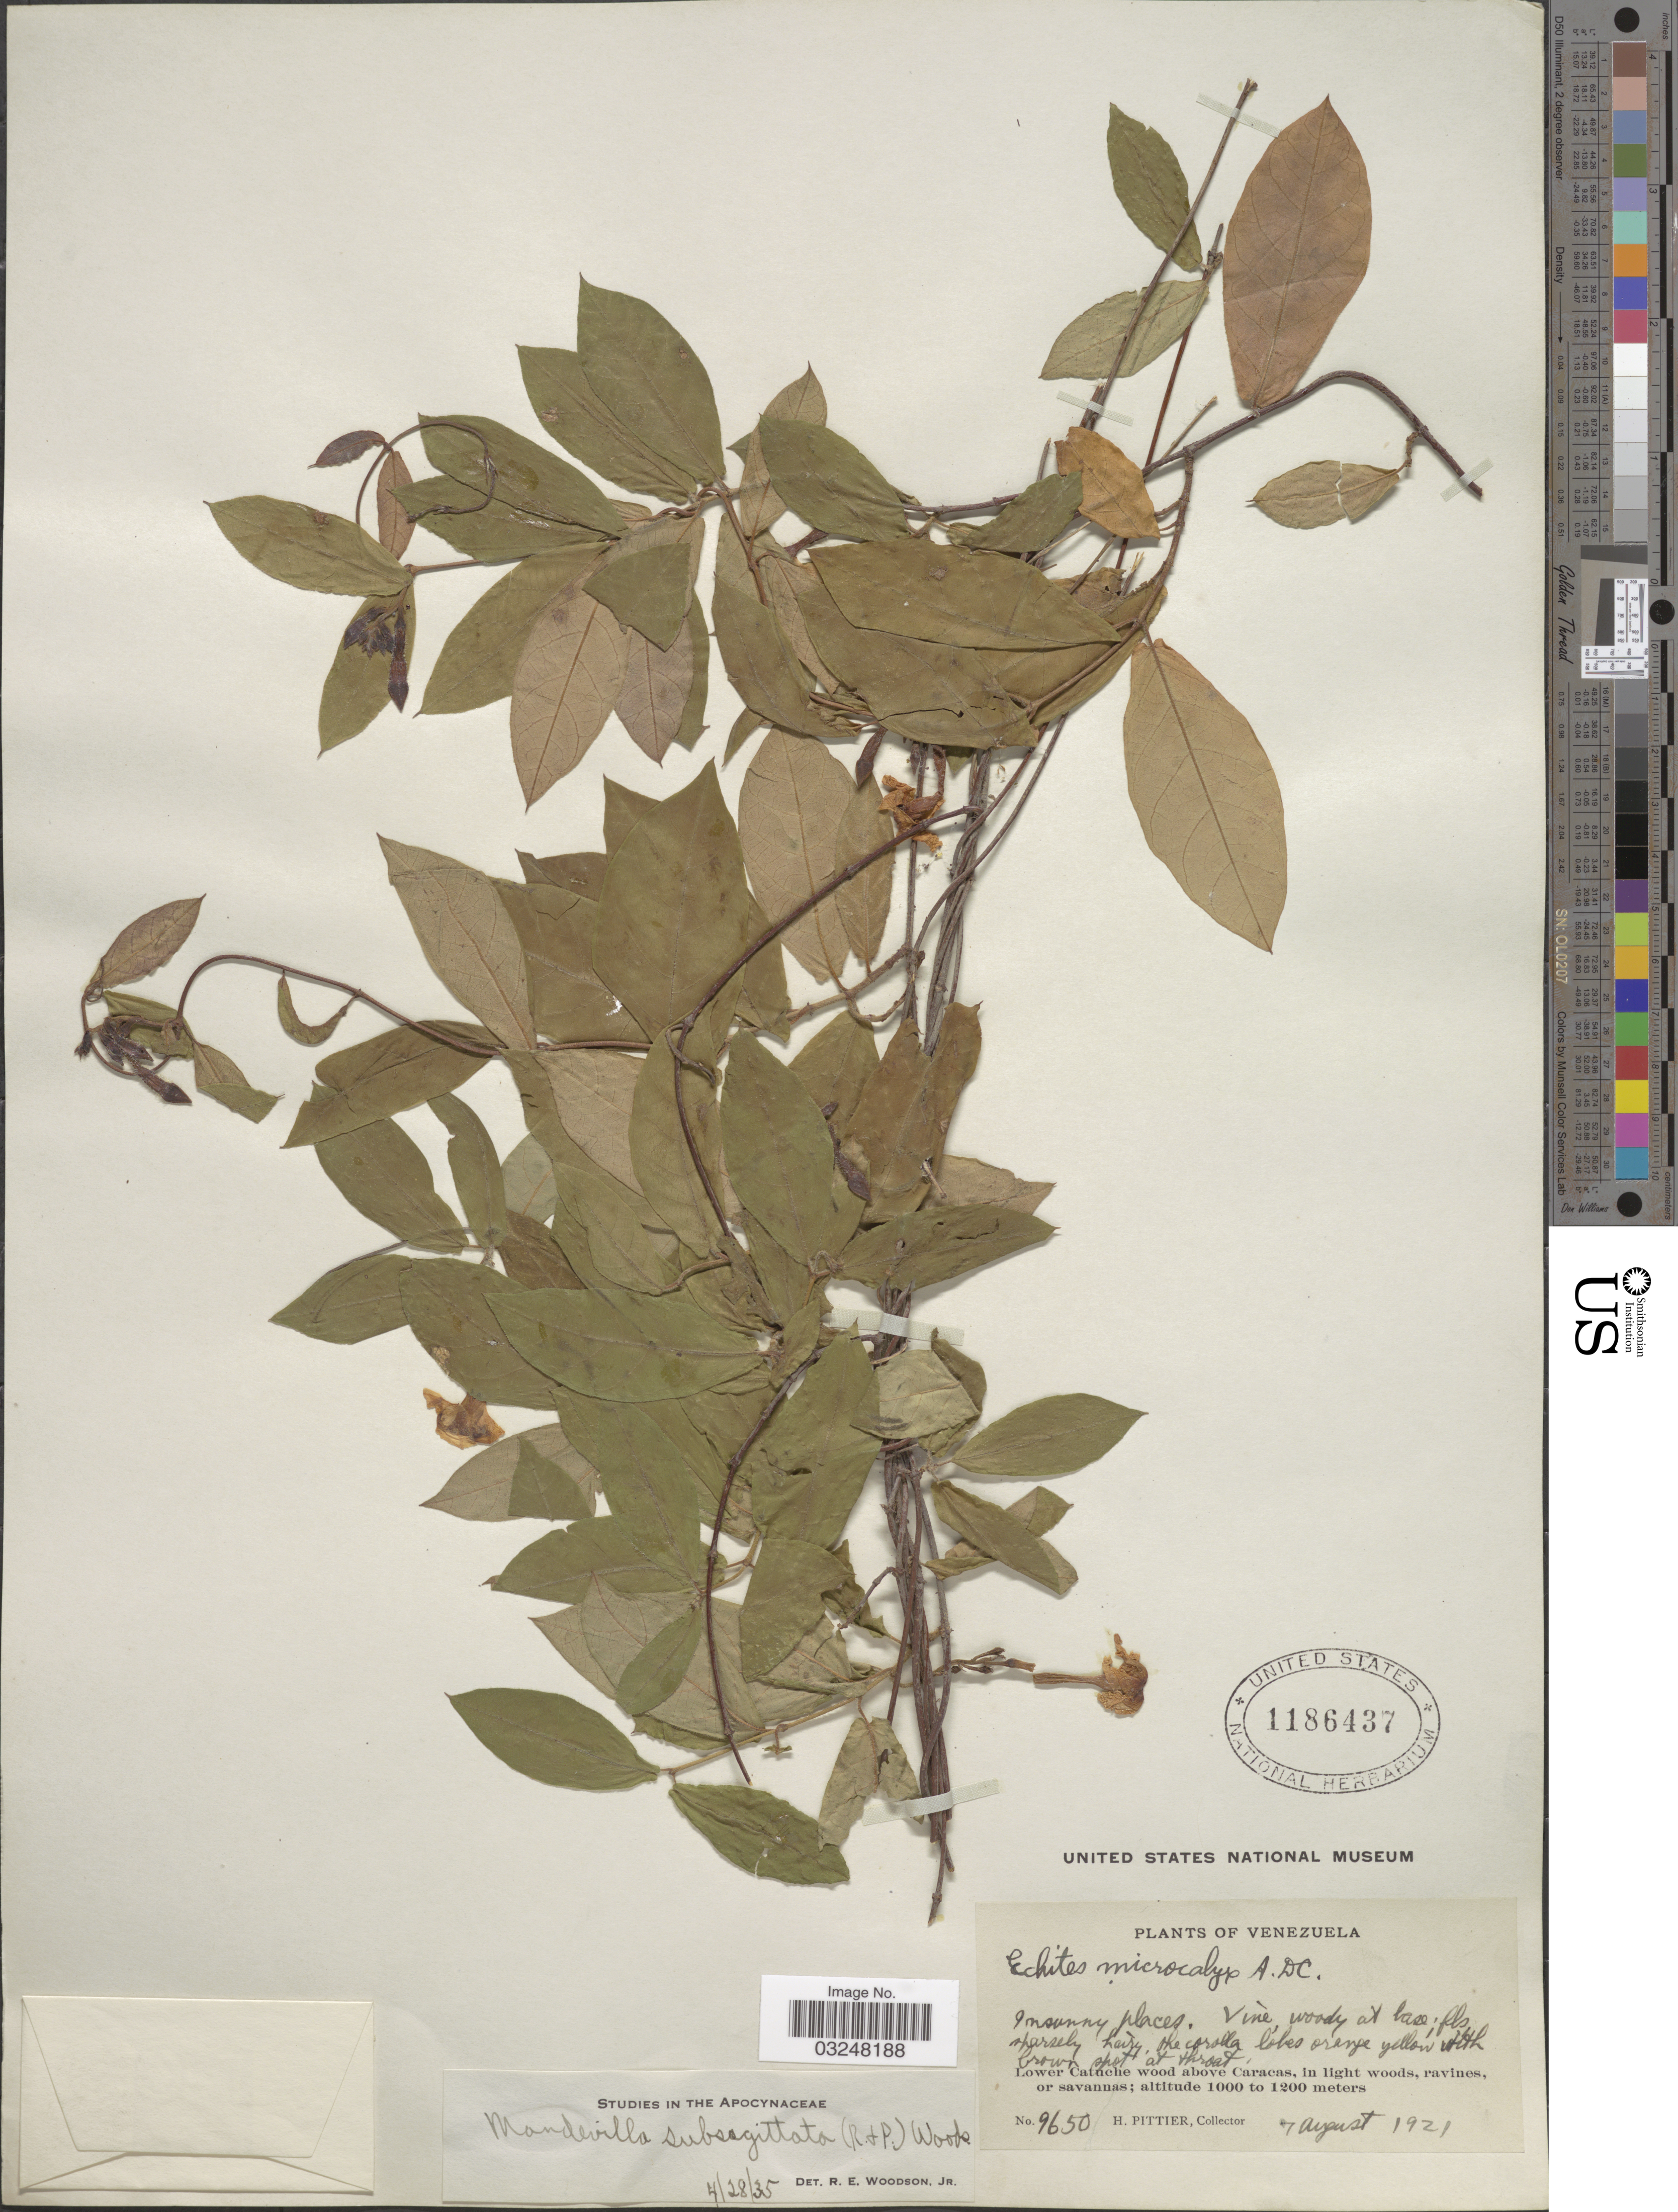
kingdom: Plantae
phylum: Tracheophyta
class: Magnoliopsida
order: Gentianales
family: Apocynaceae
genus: Mandevilla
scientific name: Mandevilla subsagittata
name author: (Ruiz & Pav.) Woodson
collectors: H. F. Pittier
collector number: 9650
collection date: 1921-08-07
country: Venezuela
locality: Lower Catuche wood above Caracas.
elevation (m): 1000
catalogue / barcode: US 1186437